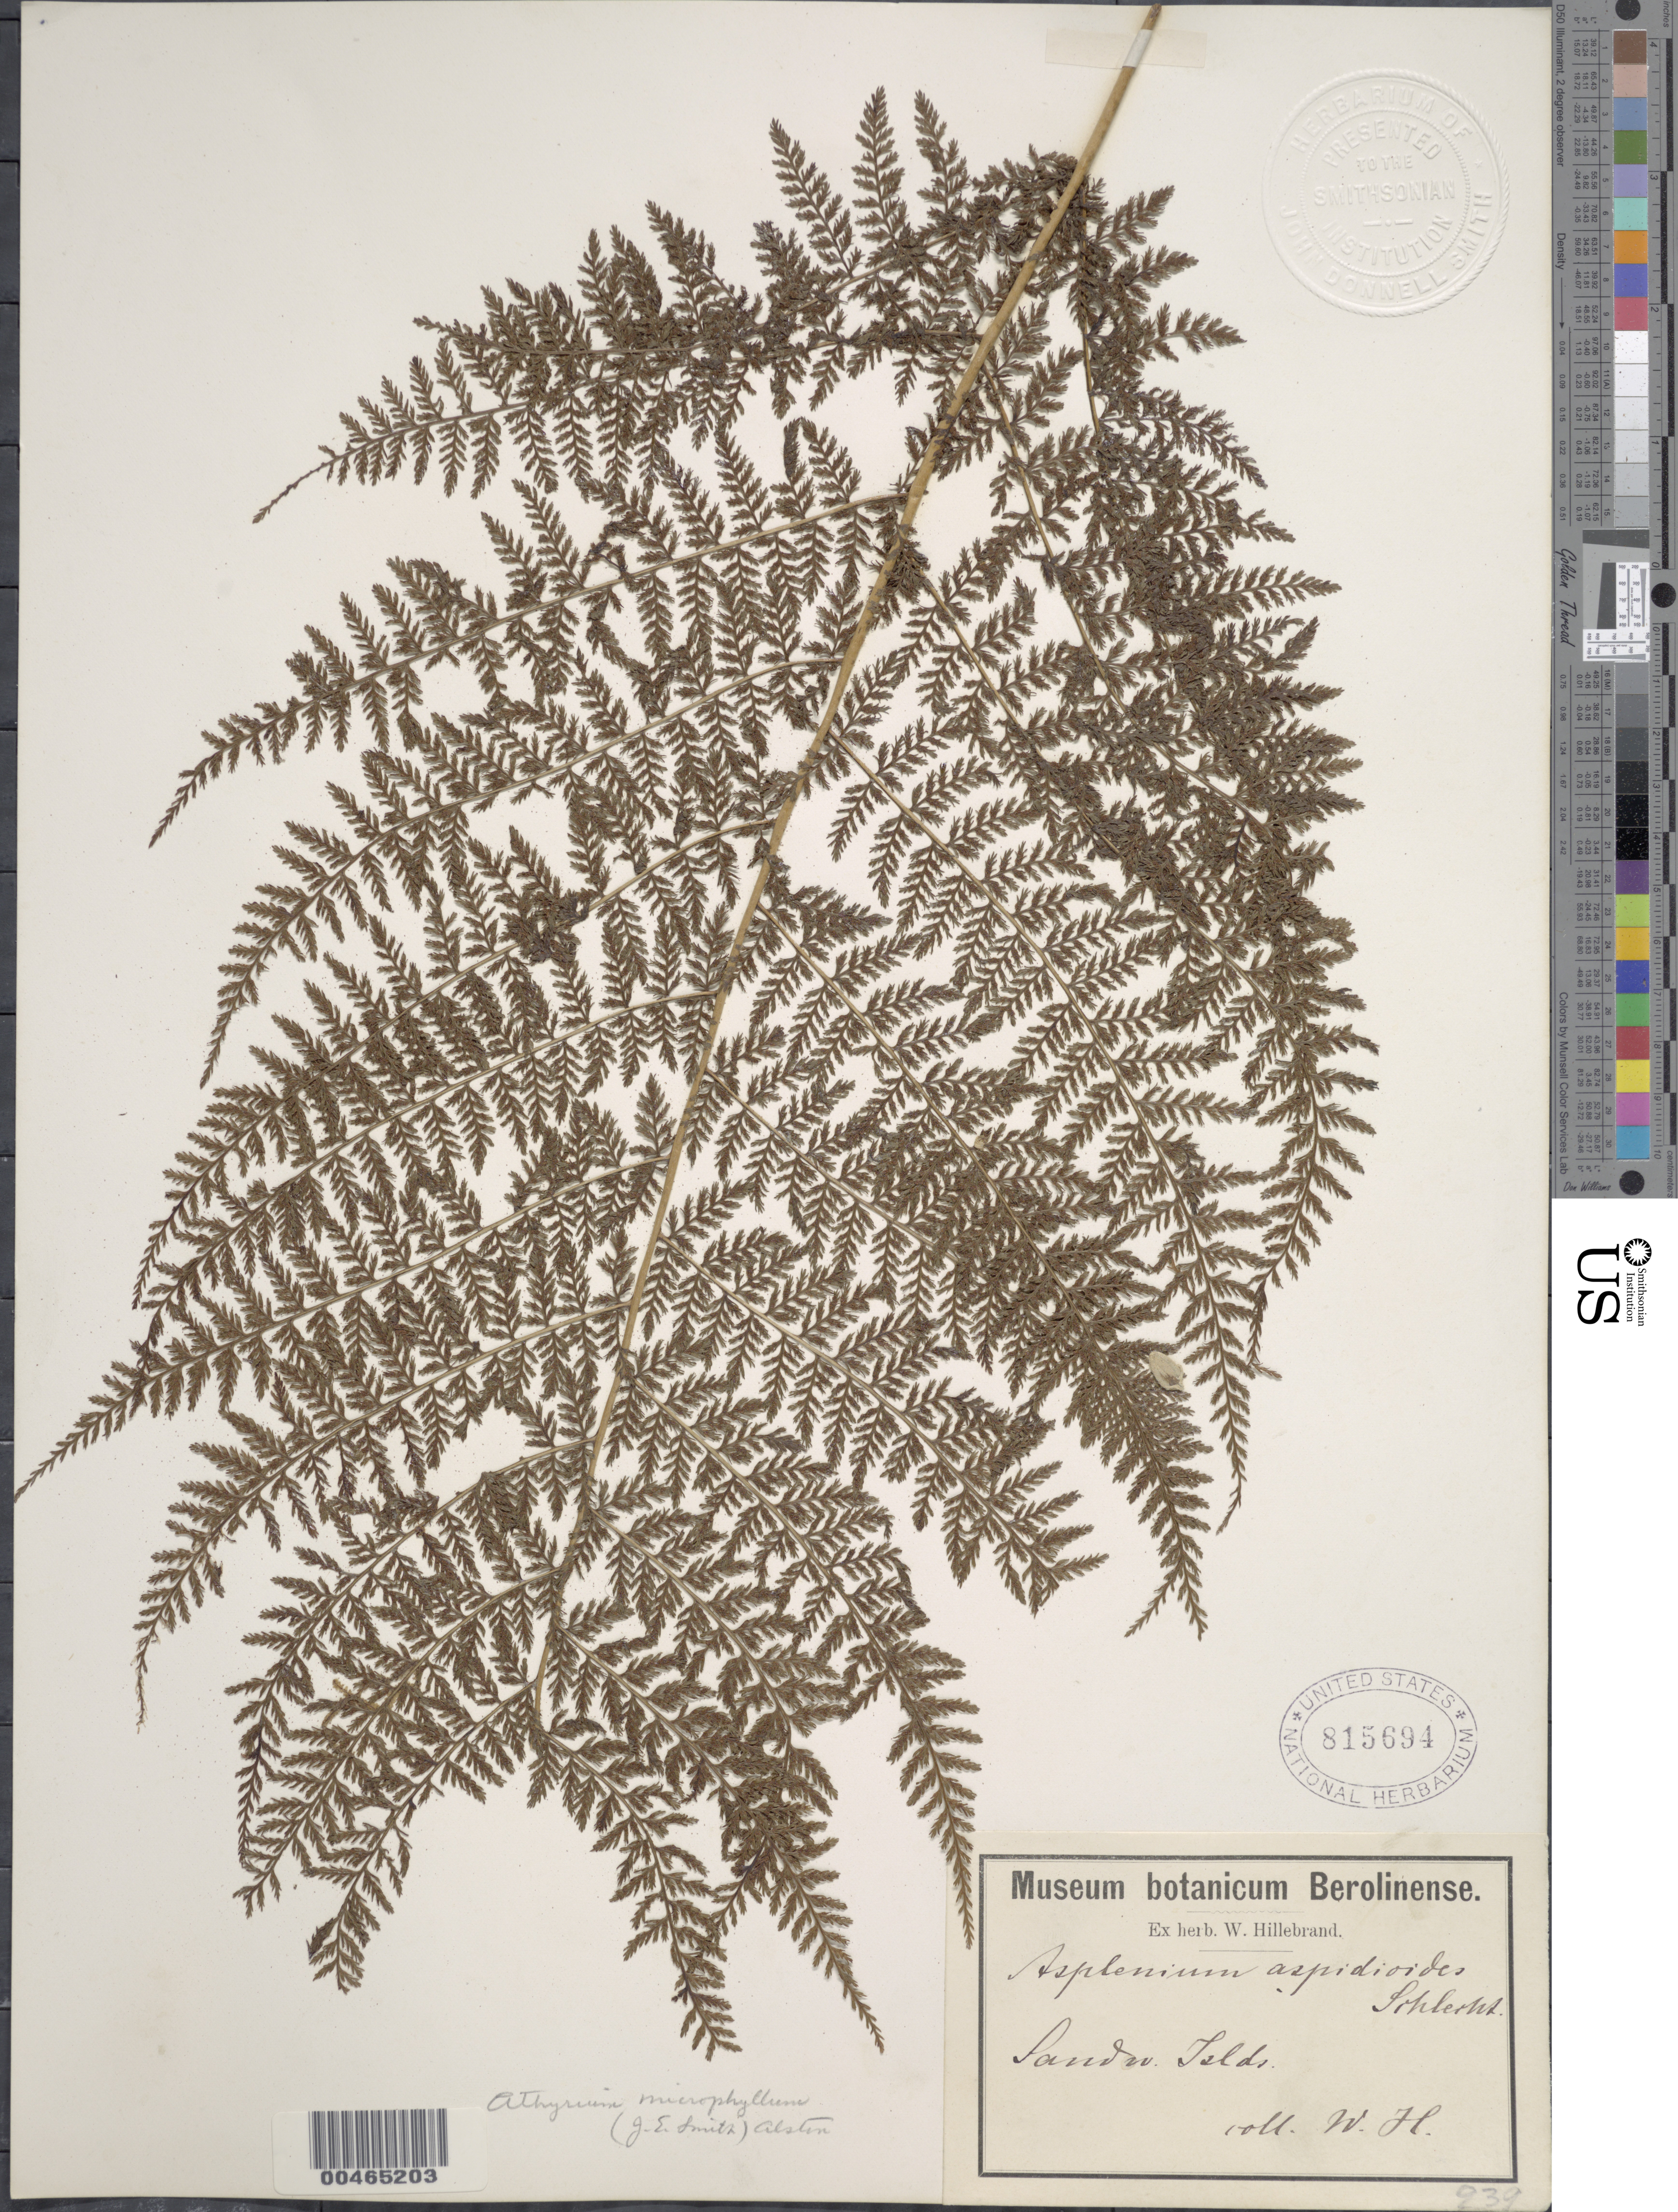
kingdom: Plantae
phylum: Tracheophyta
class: Polypodiopsida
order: Polypodiales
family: Athyriaceae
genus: Athyrium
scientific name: Athyrium microphyllum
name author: (Sm.) Alston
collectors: W. Hillebrand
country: United States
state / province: Hawaii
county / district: Maui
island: Moloka'i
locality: Sandwich Islands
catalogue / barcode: US 815694